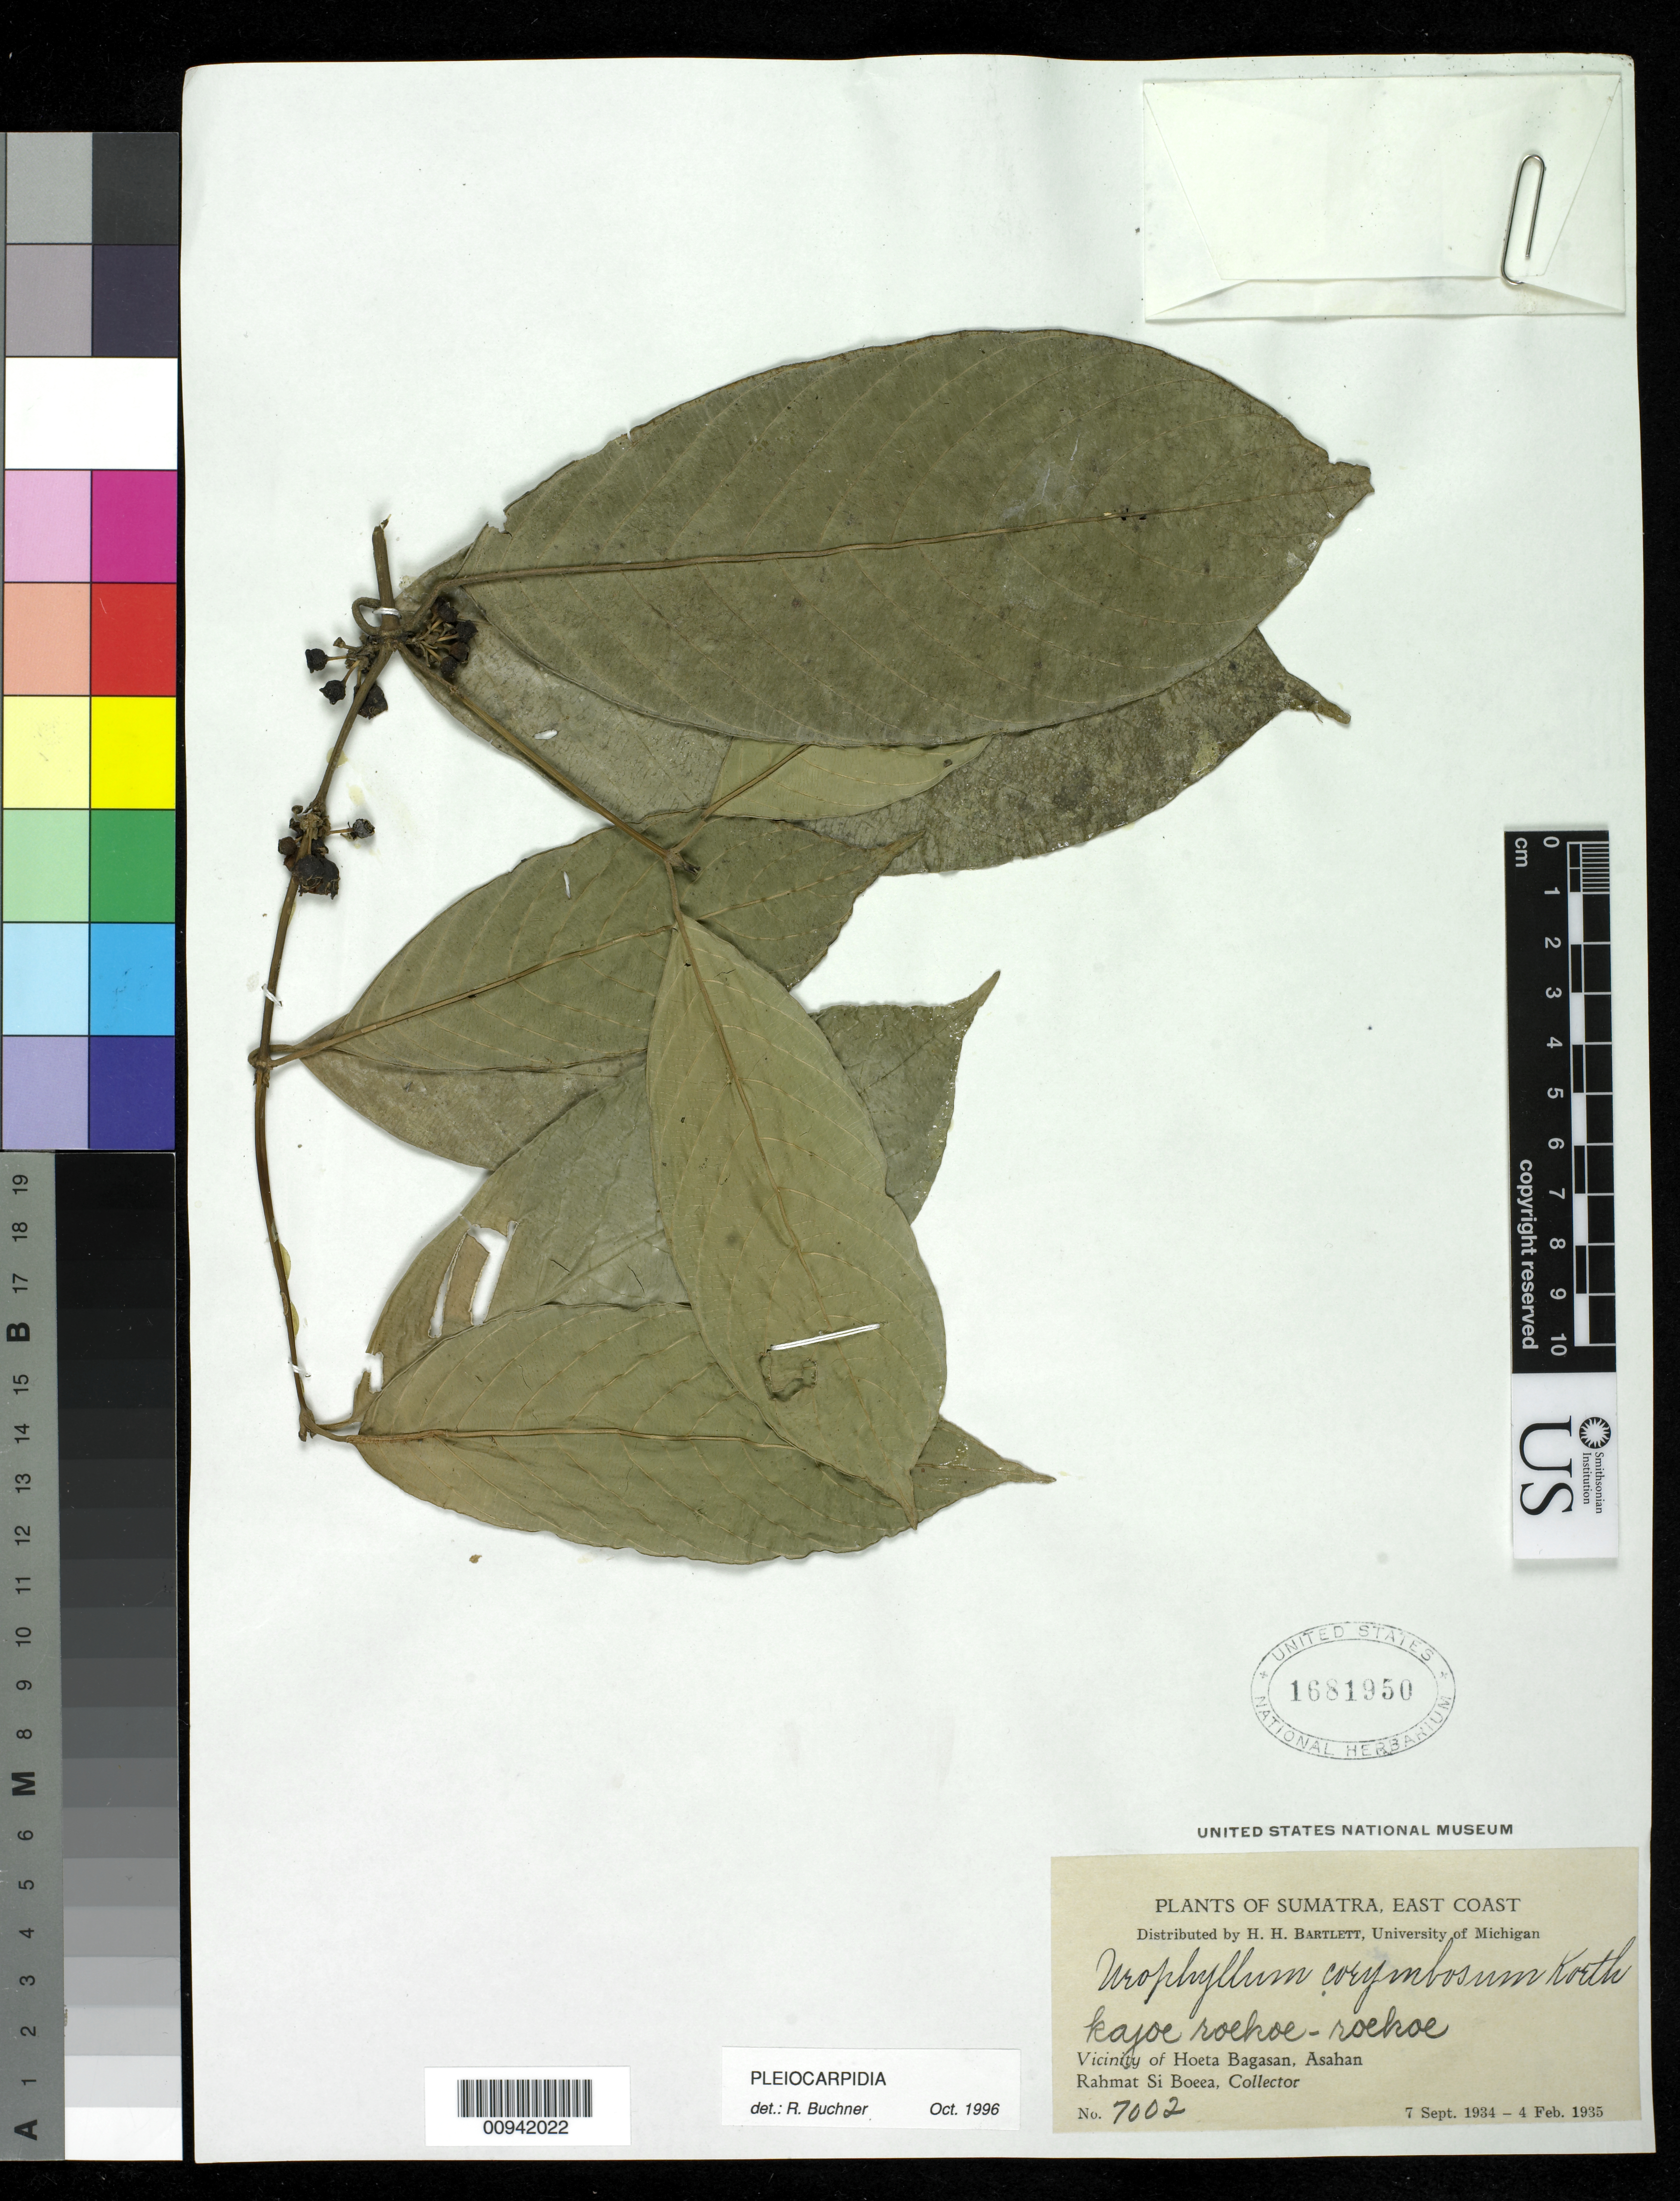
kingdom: Plantae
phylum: Tracheophyta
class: Magnoliopsida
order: Gentianales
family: Rubiaceae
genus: Pleiocarpidia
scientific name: Pleiocarpidia sp.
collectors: Rahmat Si Boeea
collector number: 7002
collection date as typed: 07 Sep 1934 to 04 Feb 1935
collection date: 1934-09-07/1935-02-04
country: Indonesia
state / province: Sumatra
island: Sumatra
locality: (East Coast) Vicinity of Hoeta Bagasan, Asahan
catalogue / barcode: US 1681950